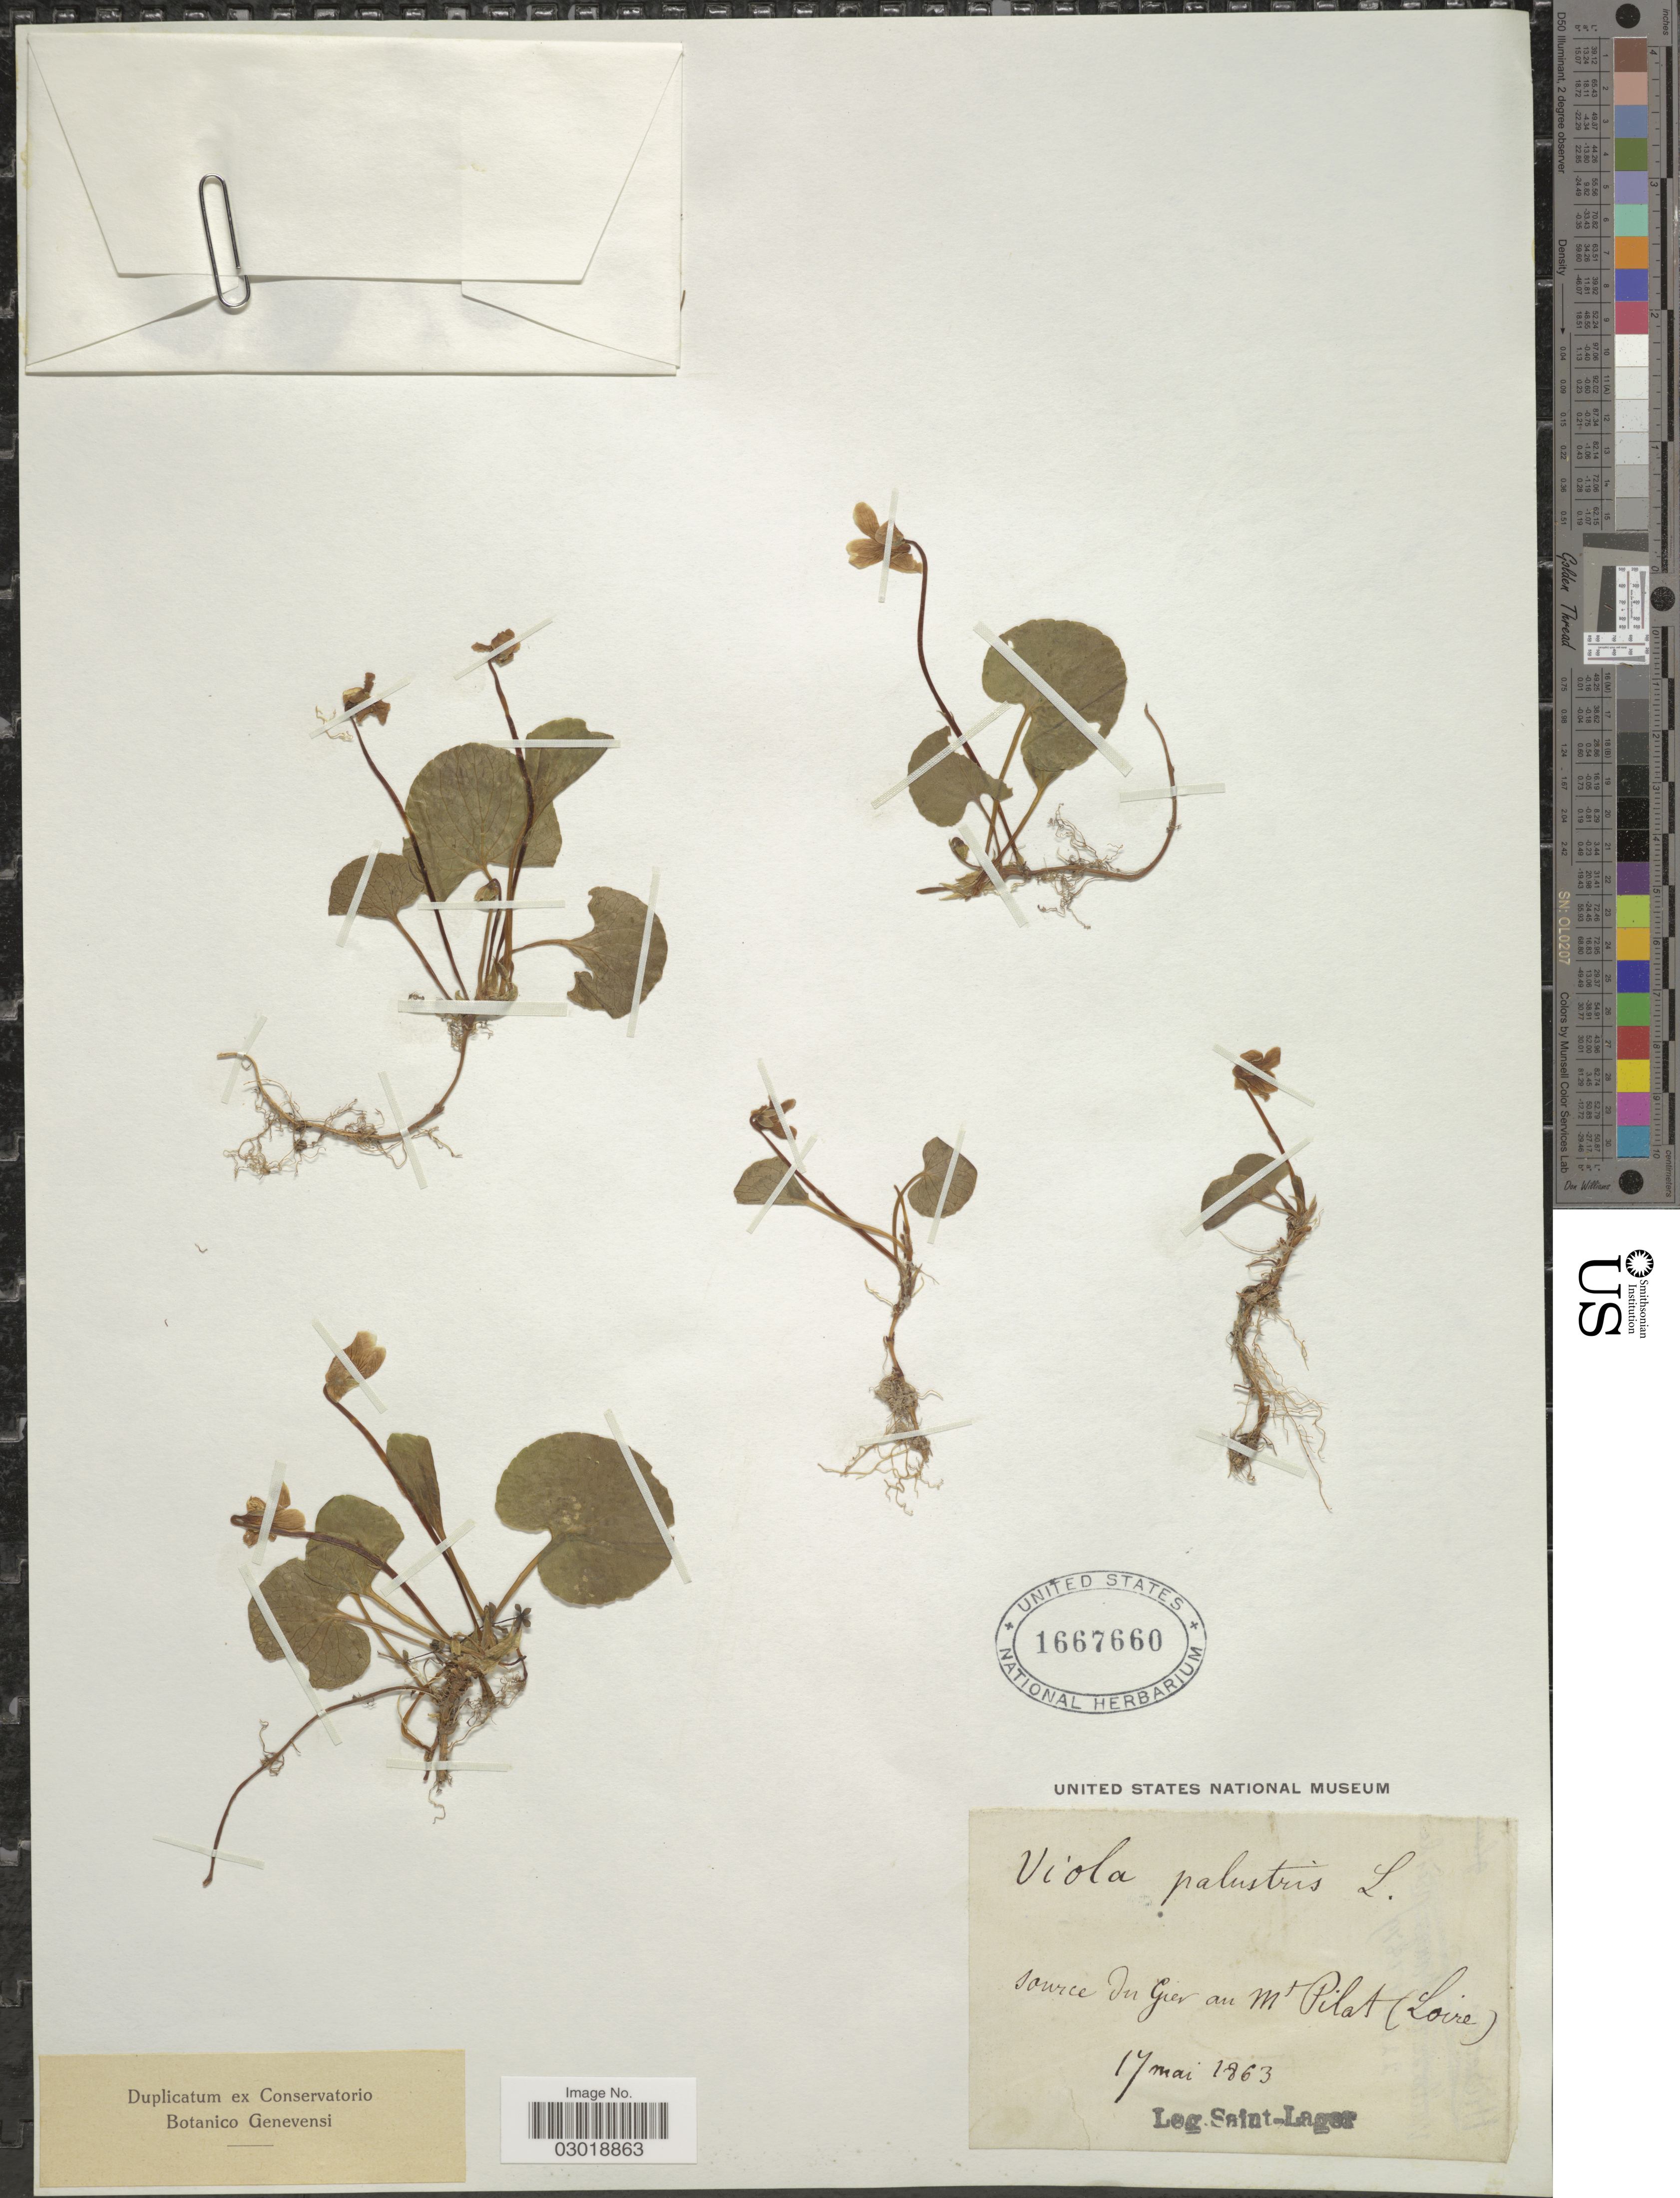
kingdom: Plantae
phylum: Tracheophyta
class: Magnoliopsida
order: Malpighiales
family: Violaceae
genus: Viola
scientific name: Viola palustris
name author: L.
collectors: Saint-Lager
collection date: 1863-05-17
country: France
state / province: Pays de la Loire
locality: Source du Gier au Mt. Pilat (Loire).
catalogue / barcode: US 1667660